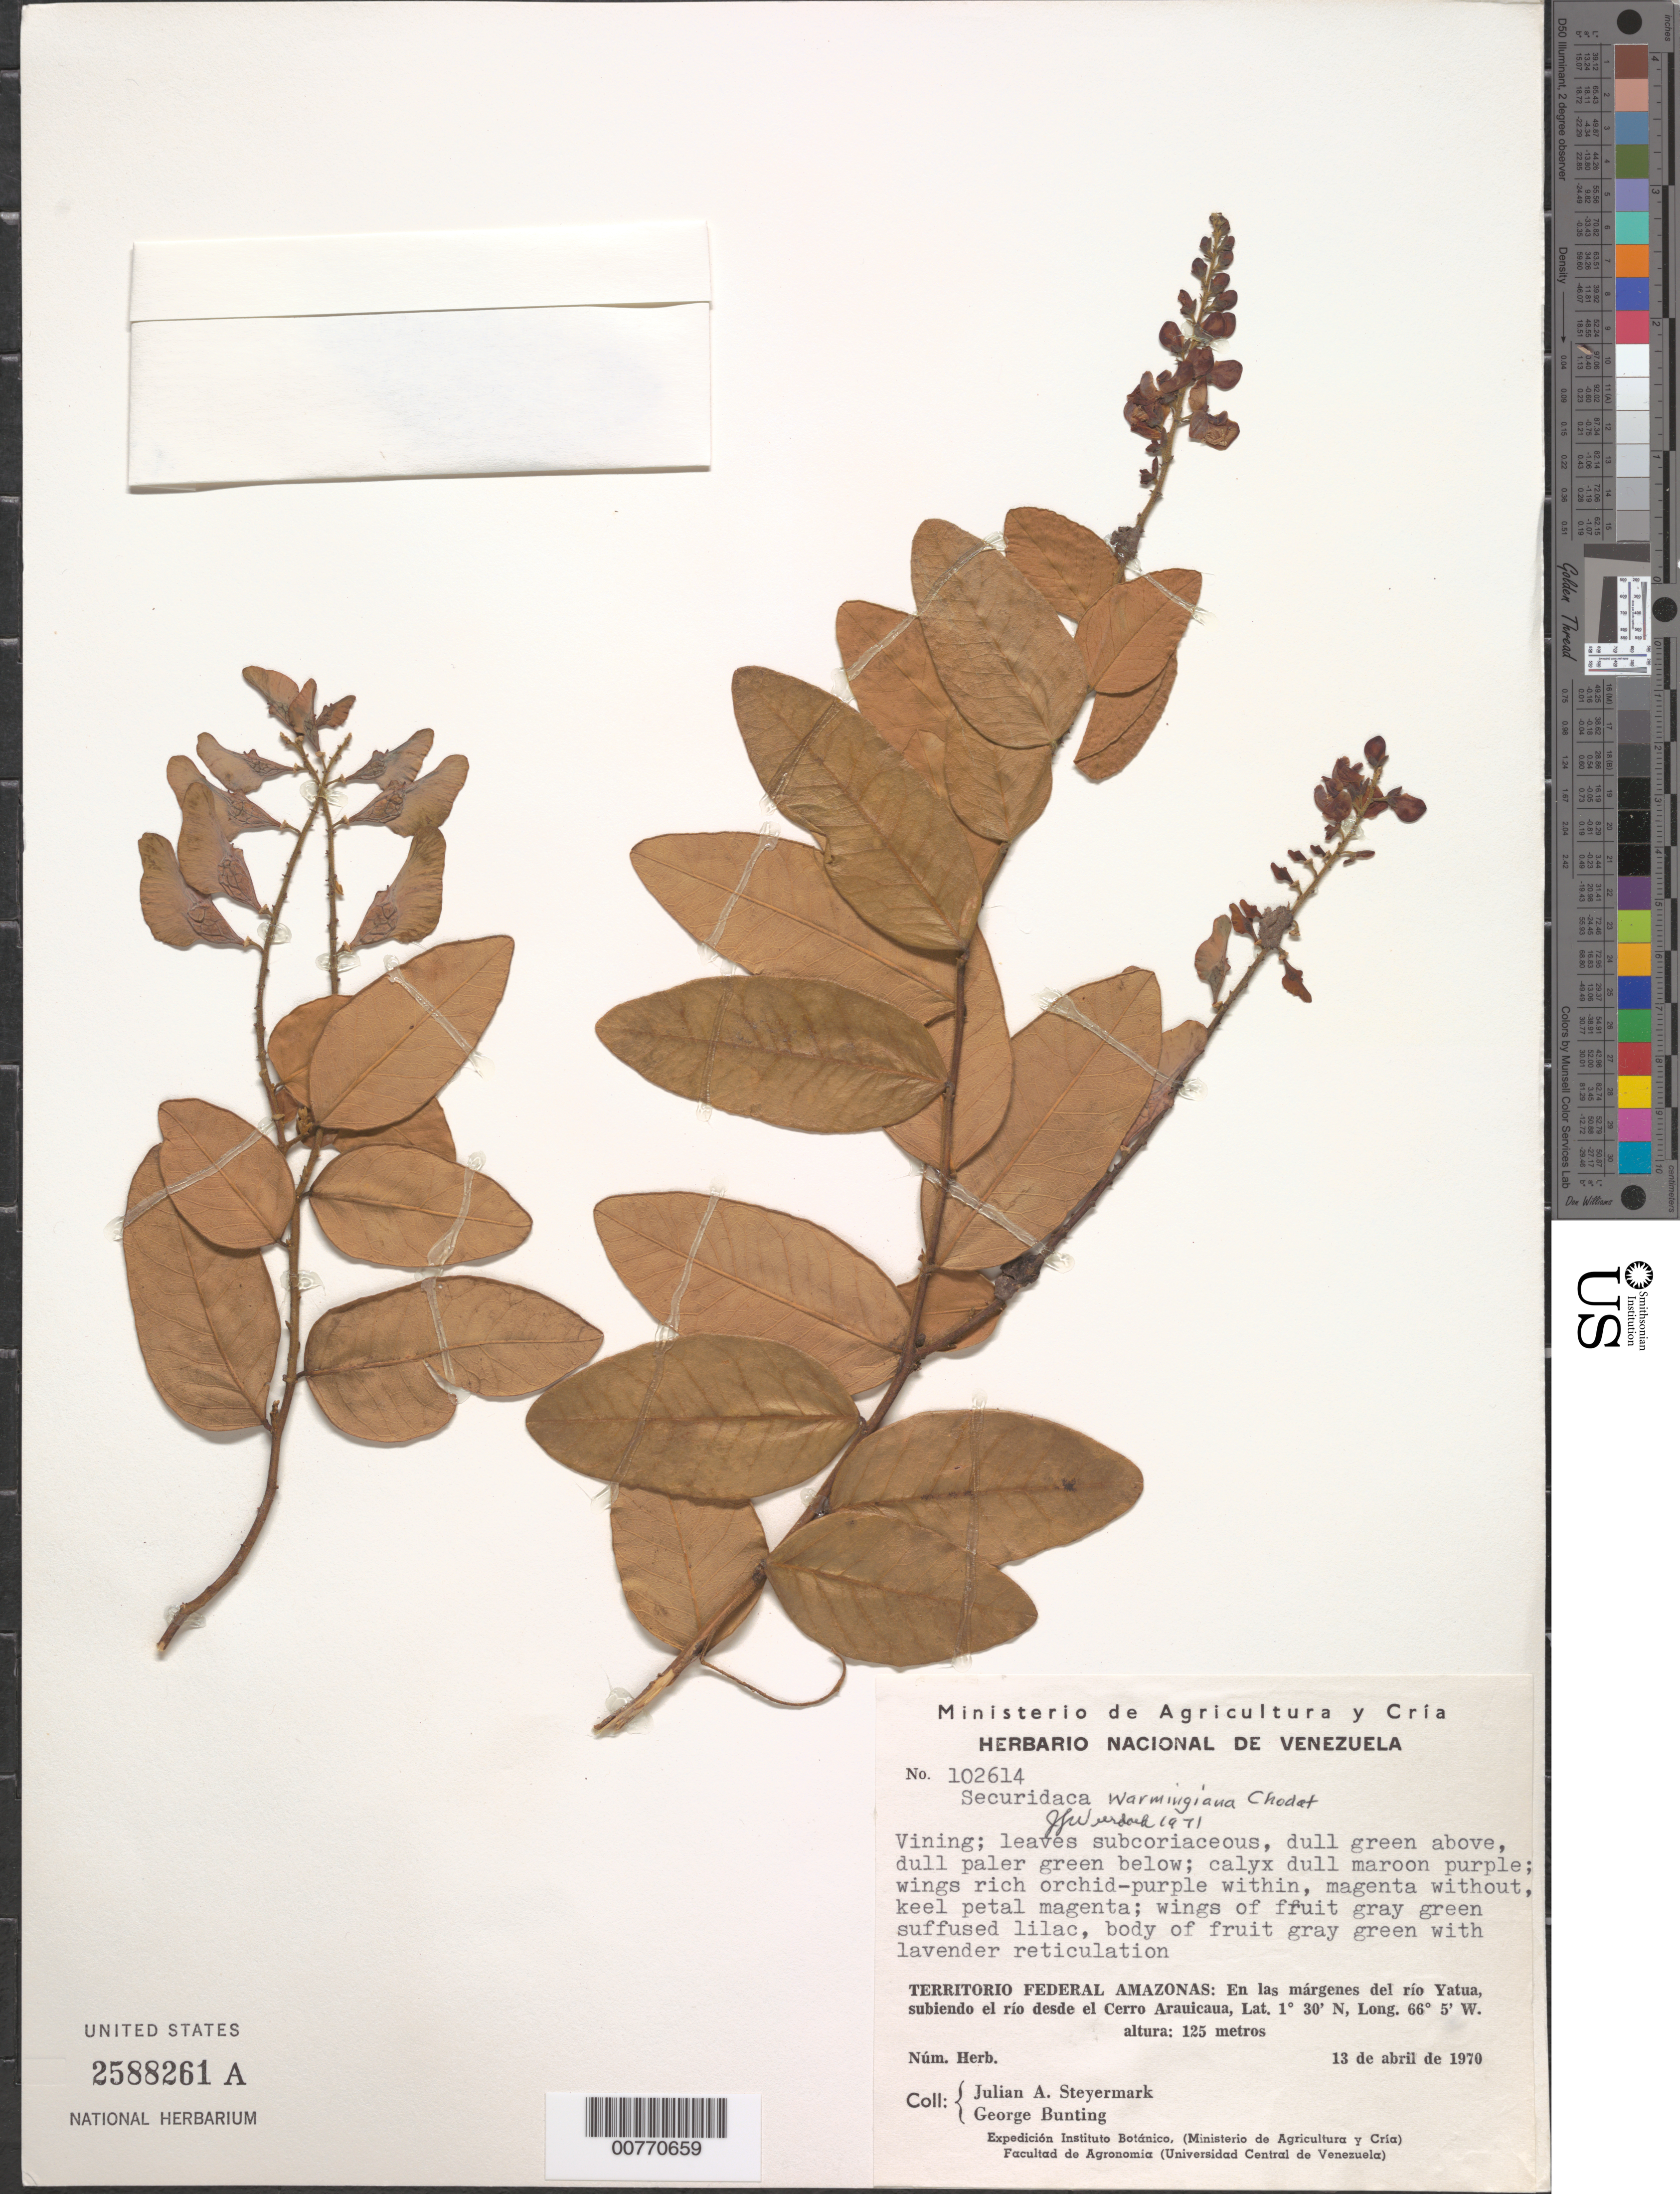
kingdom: Plantae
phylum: Tracheophyta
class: Magnoliopsida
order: Fabales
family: Polygalaceae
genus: Securidaca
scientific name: Securidaca warmingiana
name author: Chodat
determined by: Wurdack, John J., (US), US (UNITED STATES)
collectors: J. Steyermark & G. S. Bunting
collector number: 102614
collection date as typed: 13-Apr-70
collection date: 1970-04-13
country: Venezuela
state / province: Amazonas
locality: Rió Yatua, subiendo el río desde el Cerro Arauicaua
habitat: Edge of river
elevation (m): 125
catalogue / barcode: US 2588261A